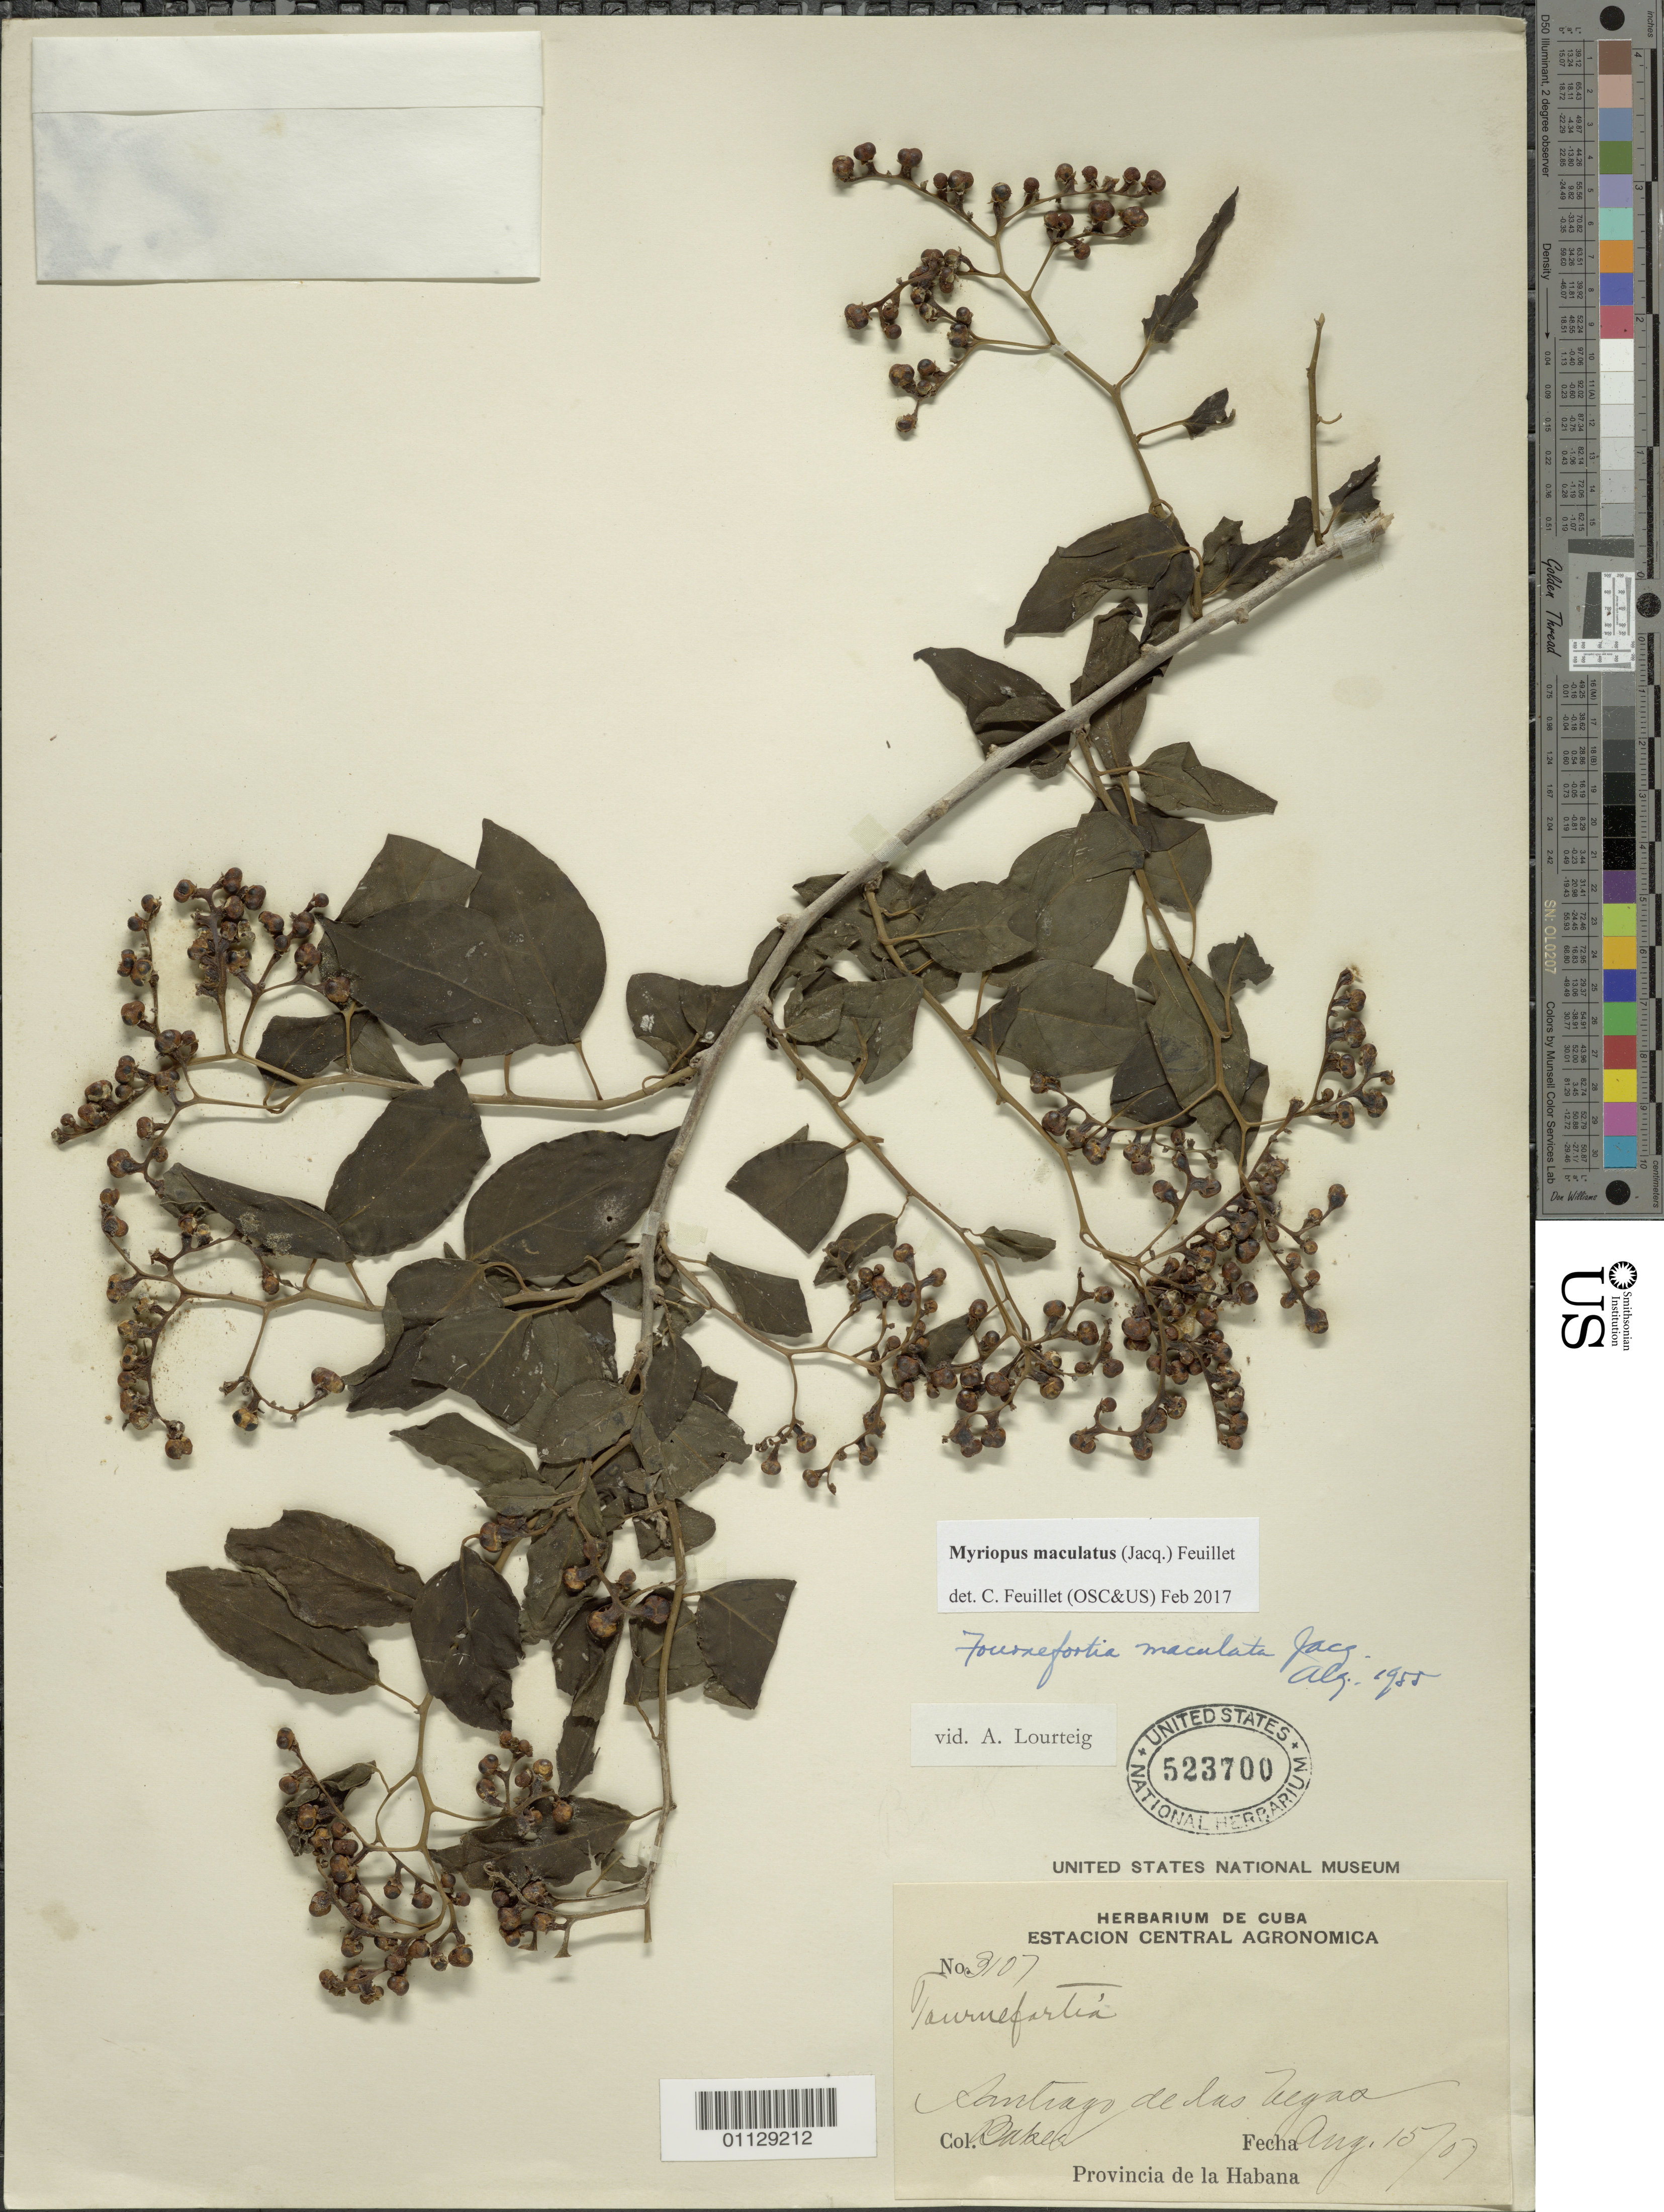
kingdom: Plantae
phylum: Tracheophyta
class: Magnoliopsida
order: Boraginales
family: Heliotropiaceae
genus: Myriopus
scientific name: Myriopus maculatus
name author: (Jacq.) Feuillet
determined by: Feuillet, C.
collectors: C. F. Baker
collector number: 3107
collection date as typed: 10 Aug 1907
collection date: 1907-08-10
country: Cuba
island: Cuba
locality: Santiago de las Vegas, Provincia la Habana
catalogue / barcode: US 523700